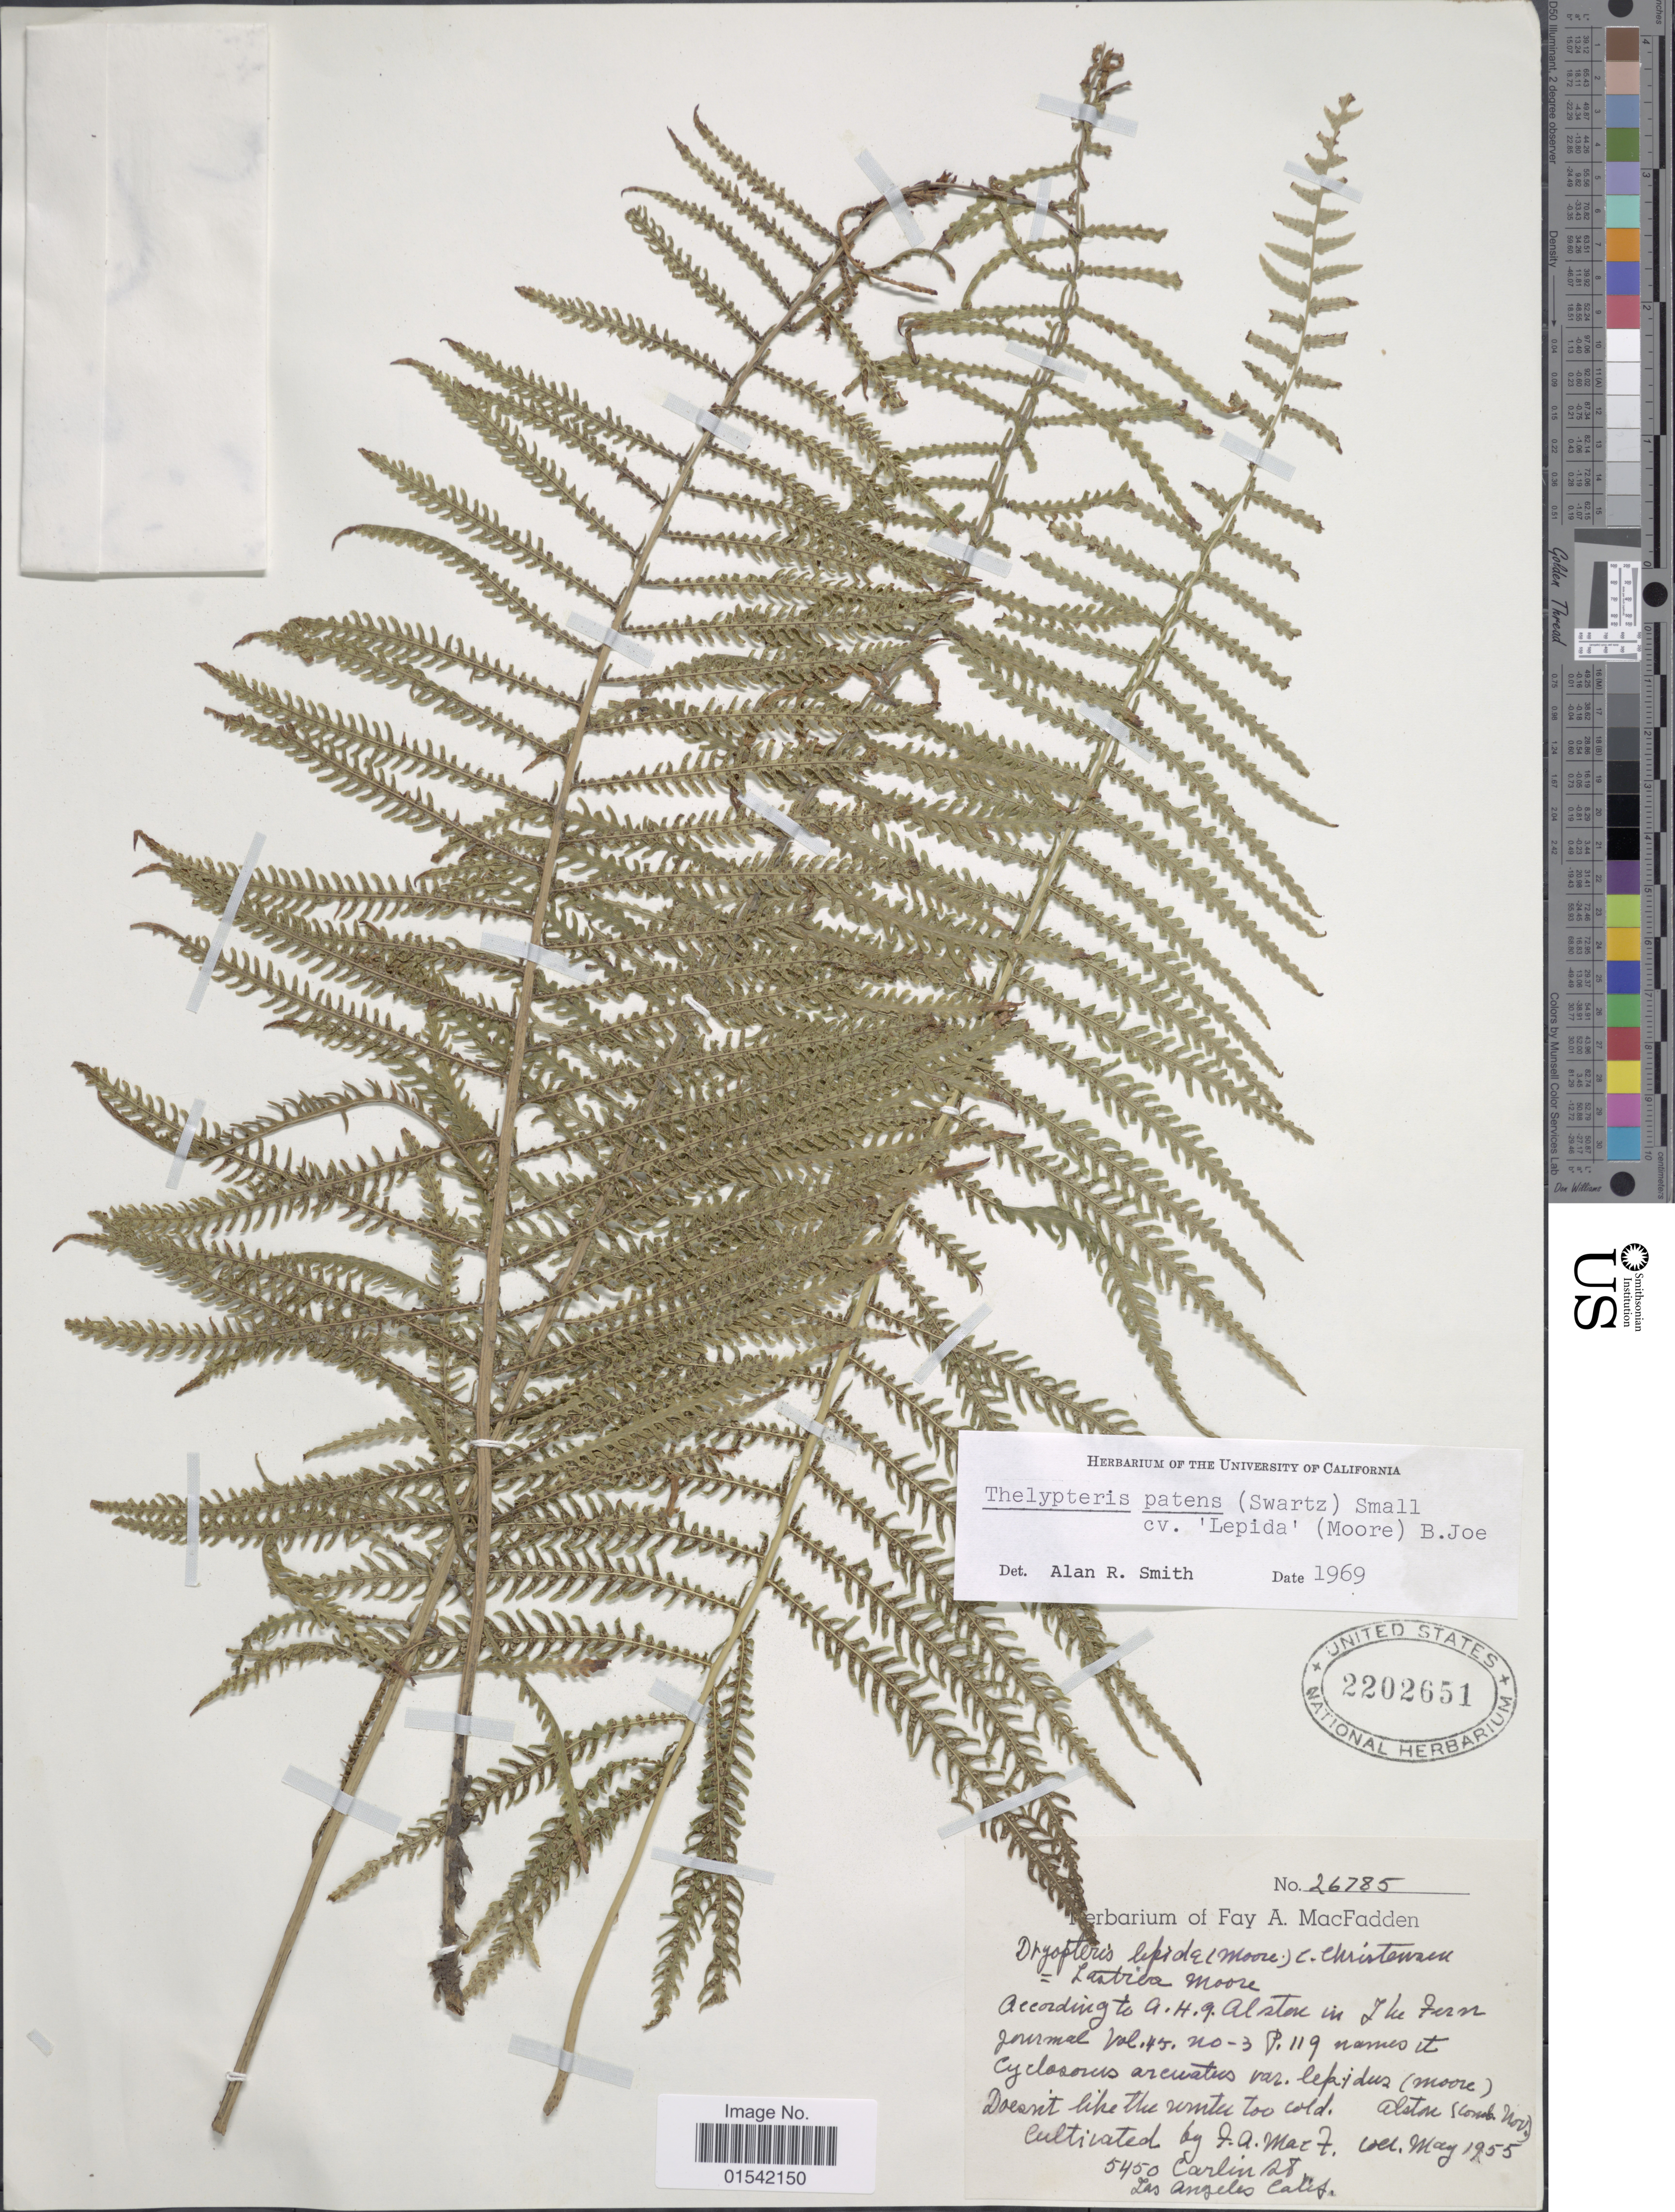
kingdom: Plantae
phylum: Tracheophyta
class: Polypodiopsida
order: Polypodiales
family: Thelypteridaceae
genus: Cyclosorus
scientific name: Cyclosorus arcuatus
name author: (Poir.) Alston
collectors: F. MacFadden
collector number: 26785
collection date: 1955-05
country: United States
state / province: California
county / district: Los Angeles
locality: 5450 Carlin St., Los Angeles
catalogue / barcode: US 2202651